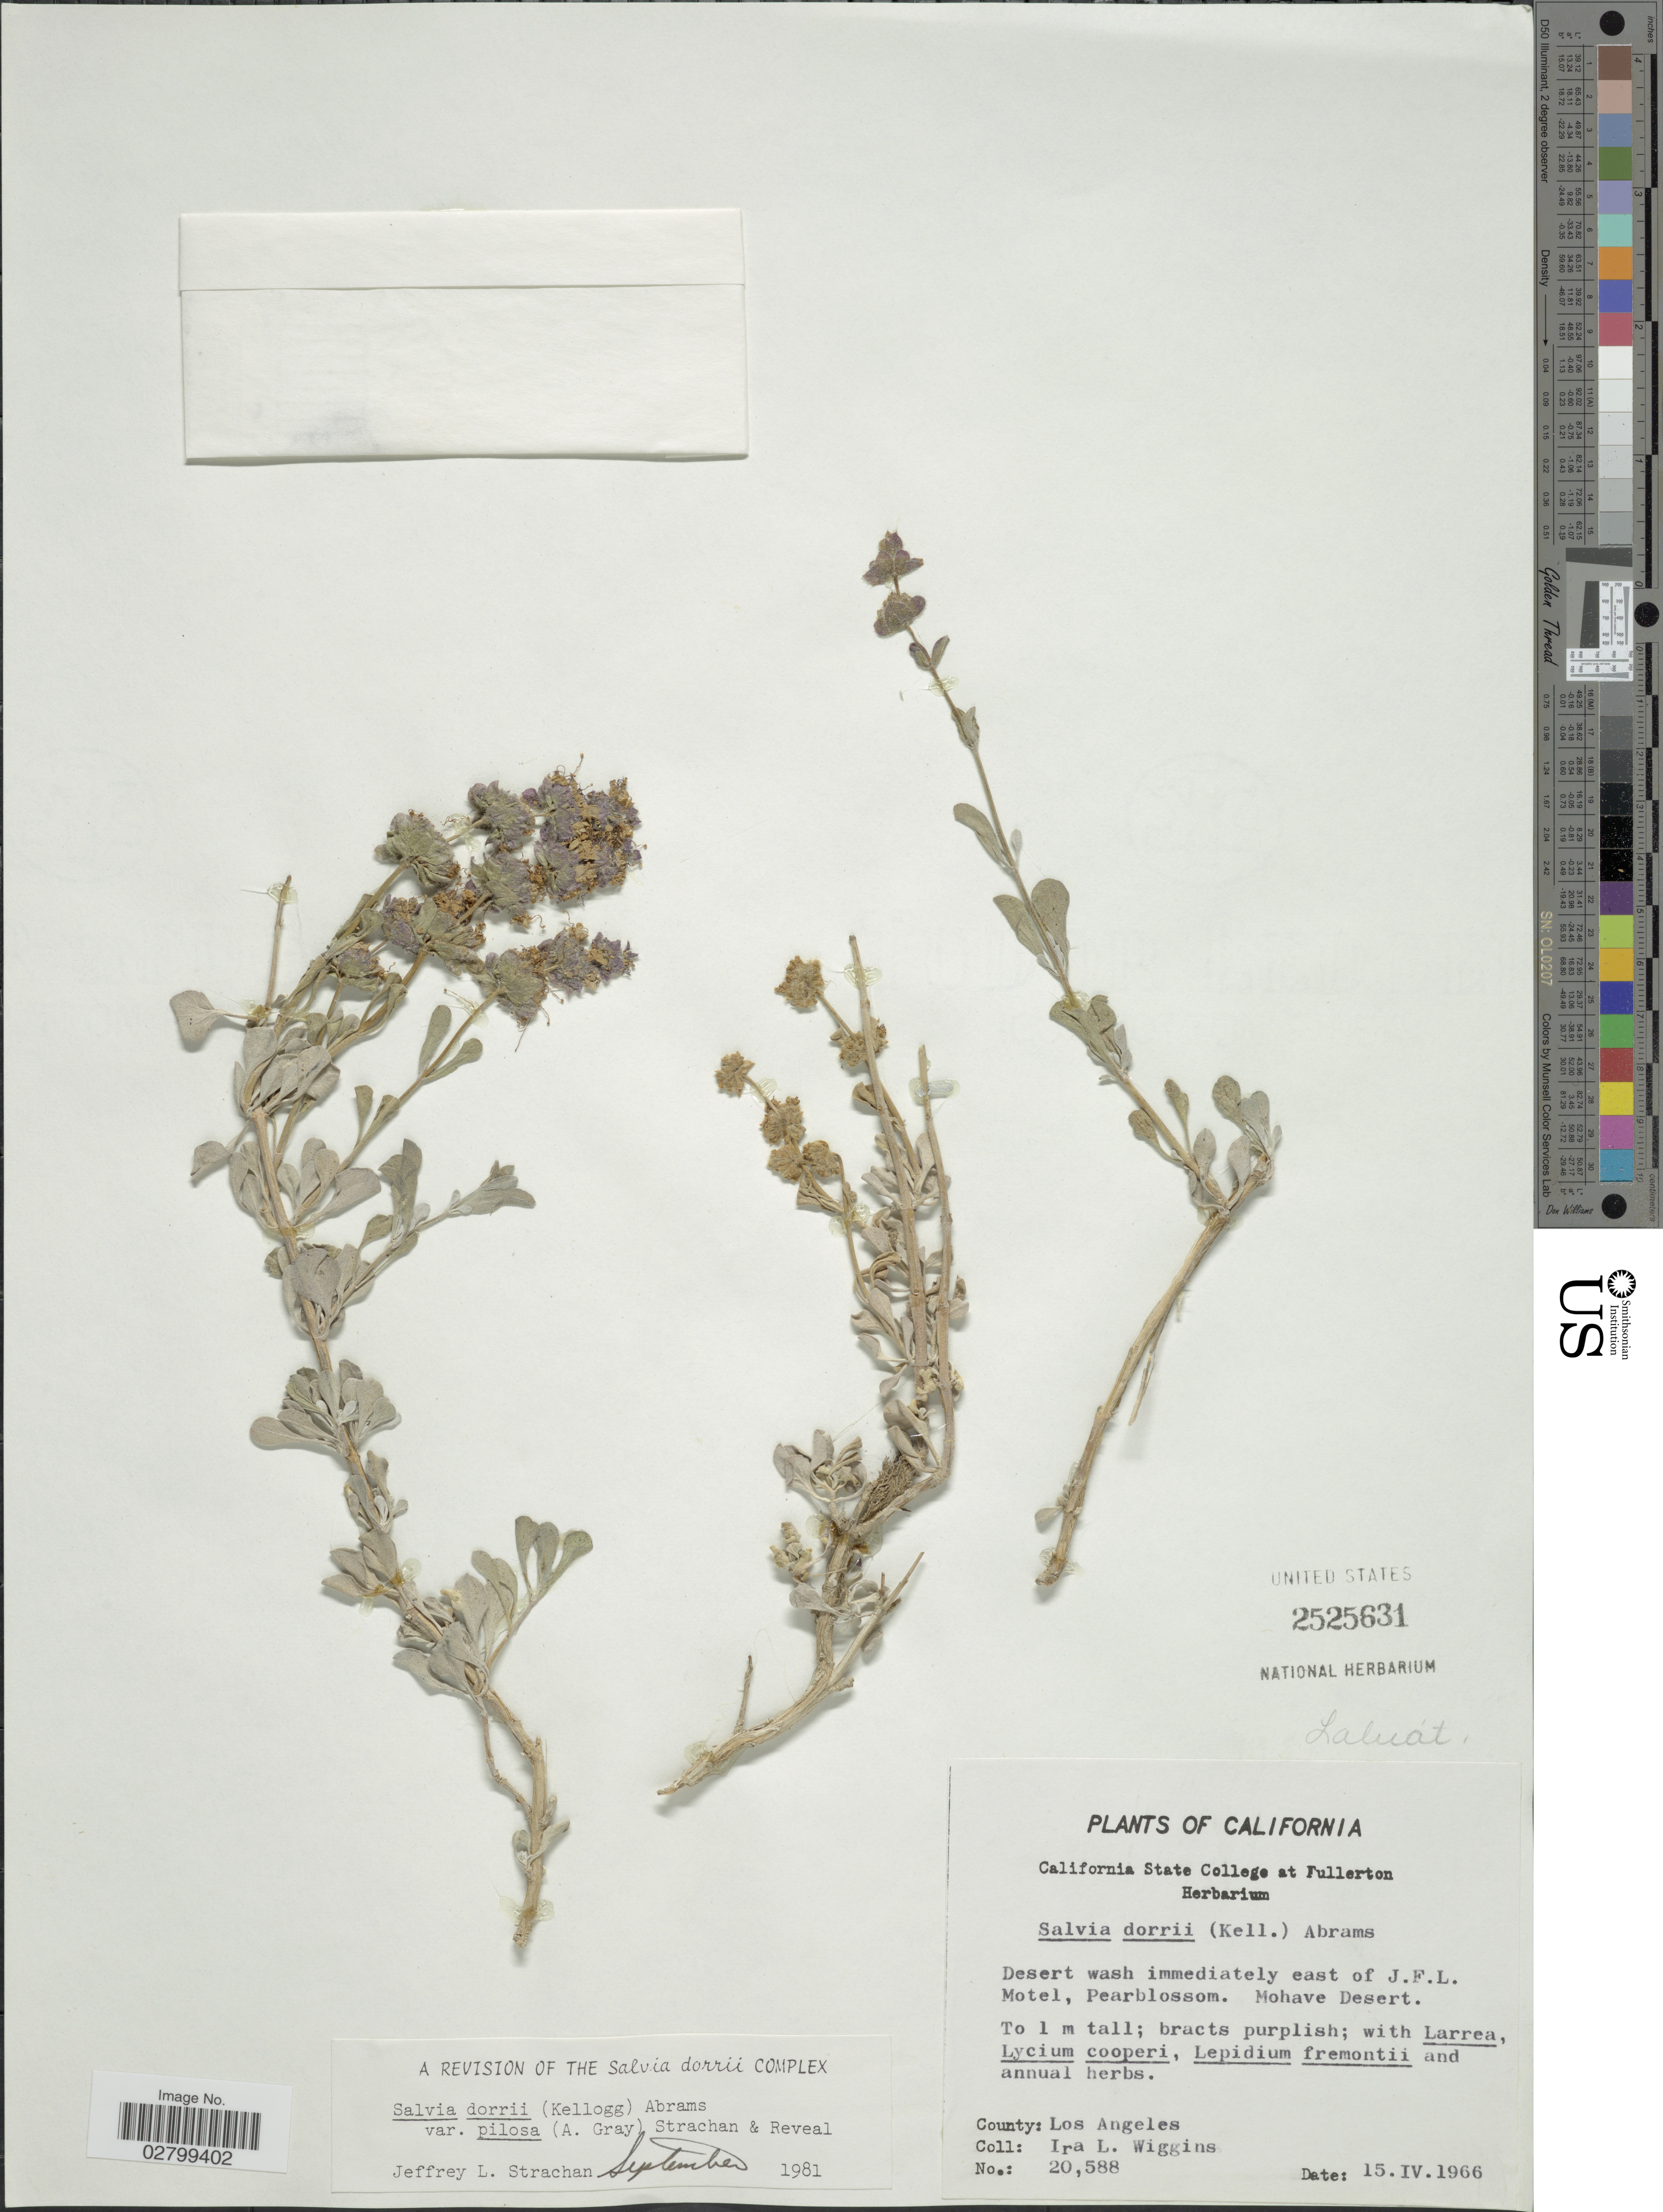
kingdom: Plantae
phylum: Tracheophyta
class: Magnoliopsida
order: Lamiales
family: Lamiaceae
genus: Salvia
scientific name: Salvia dorrii var. pilosa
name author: (A. Gray) Strachan & Reveal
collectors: I. L. Wiggins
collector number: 20588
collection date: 1966-04-15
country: United States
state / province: California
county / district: Los Angeles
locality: Desert wash immediately east of J.F.L. Motel, Pearblossom. Mohave Desert. County: Los Angeles.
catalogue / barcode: US 2525631